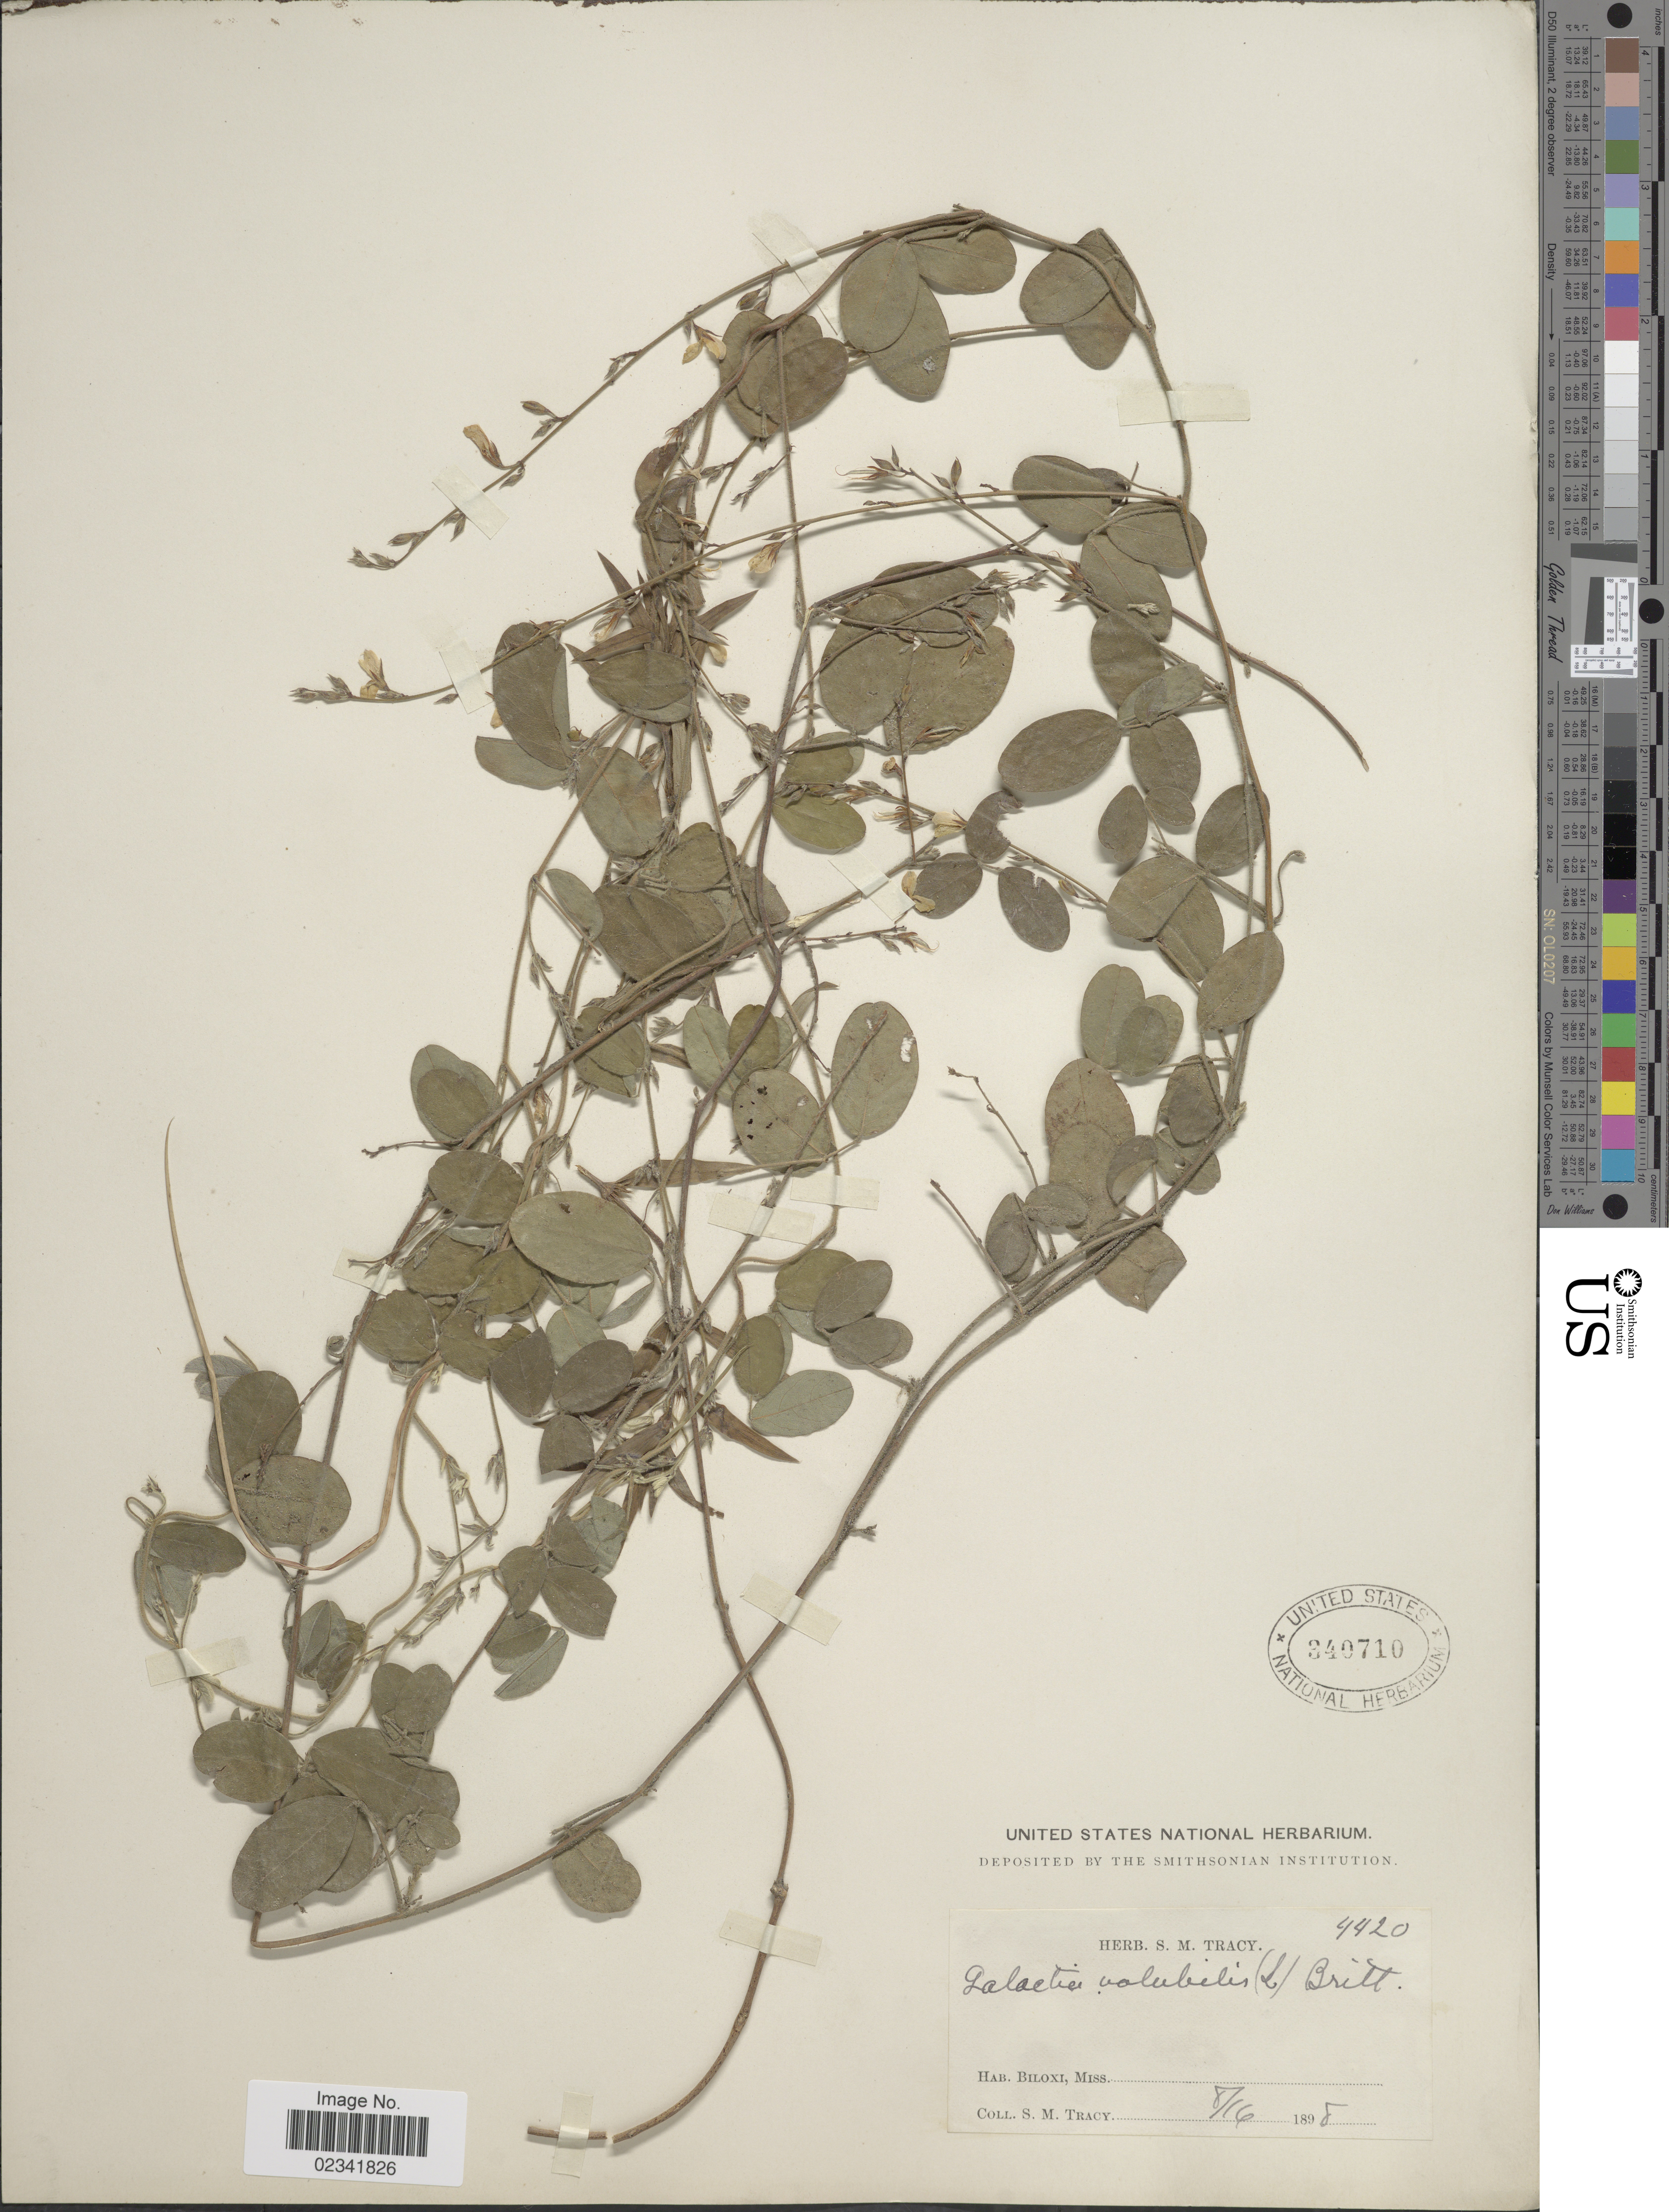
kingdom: Plantae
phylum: Tracheophyta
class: Magnoliopsida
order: Fabales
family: Fabaceae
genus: Galactia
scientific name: Galactia volubilis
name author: (L.) Britton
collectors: S. M. Tracy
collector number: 4420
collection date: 1898-08-16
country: United States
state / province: Mississippi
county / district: Harrison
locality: Biloxi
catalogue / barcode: US 340710